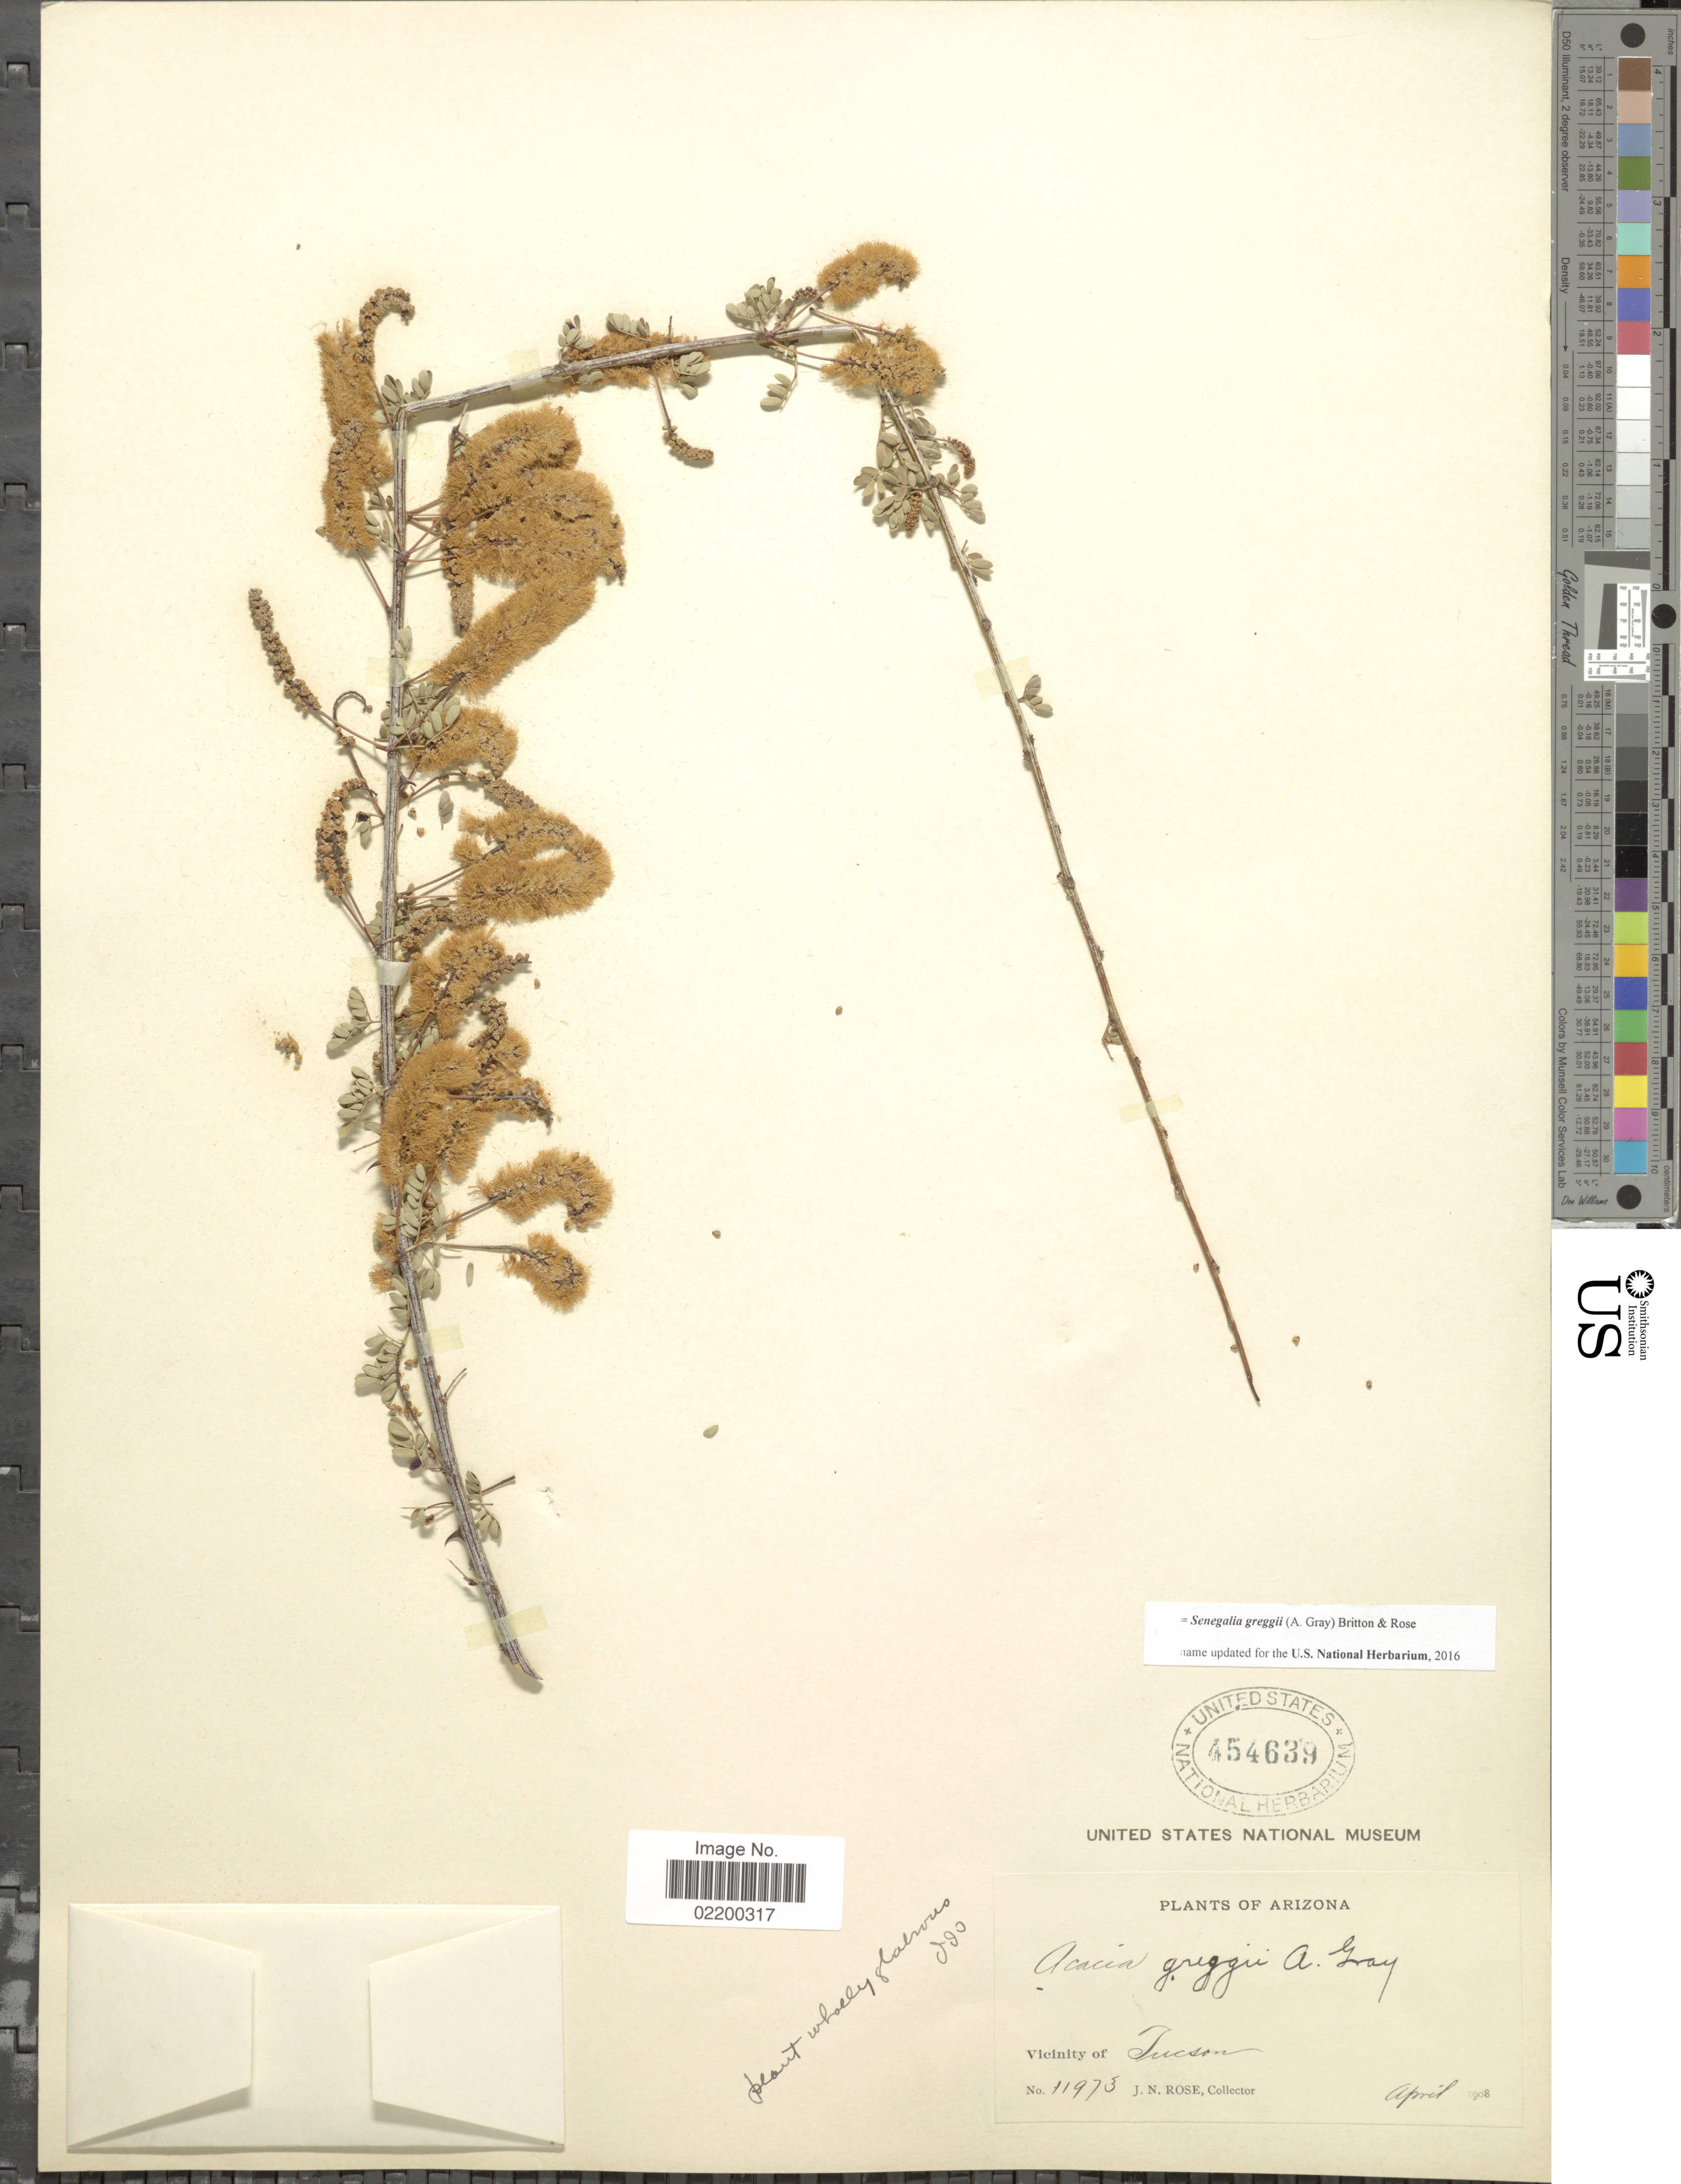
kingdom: Plantae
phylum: Tracheophyta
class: Magnoliopsida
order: Fabales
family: Fabaceae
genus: Senegalia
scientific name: Senegalia greggii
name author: (A. Gray) Britton & Rose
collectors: J. N. Rose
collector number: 11973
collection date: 1908-04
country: United States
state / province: Arizona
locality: Vicinity of Tucson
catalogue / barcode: US 454639